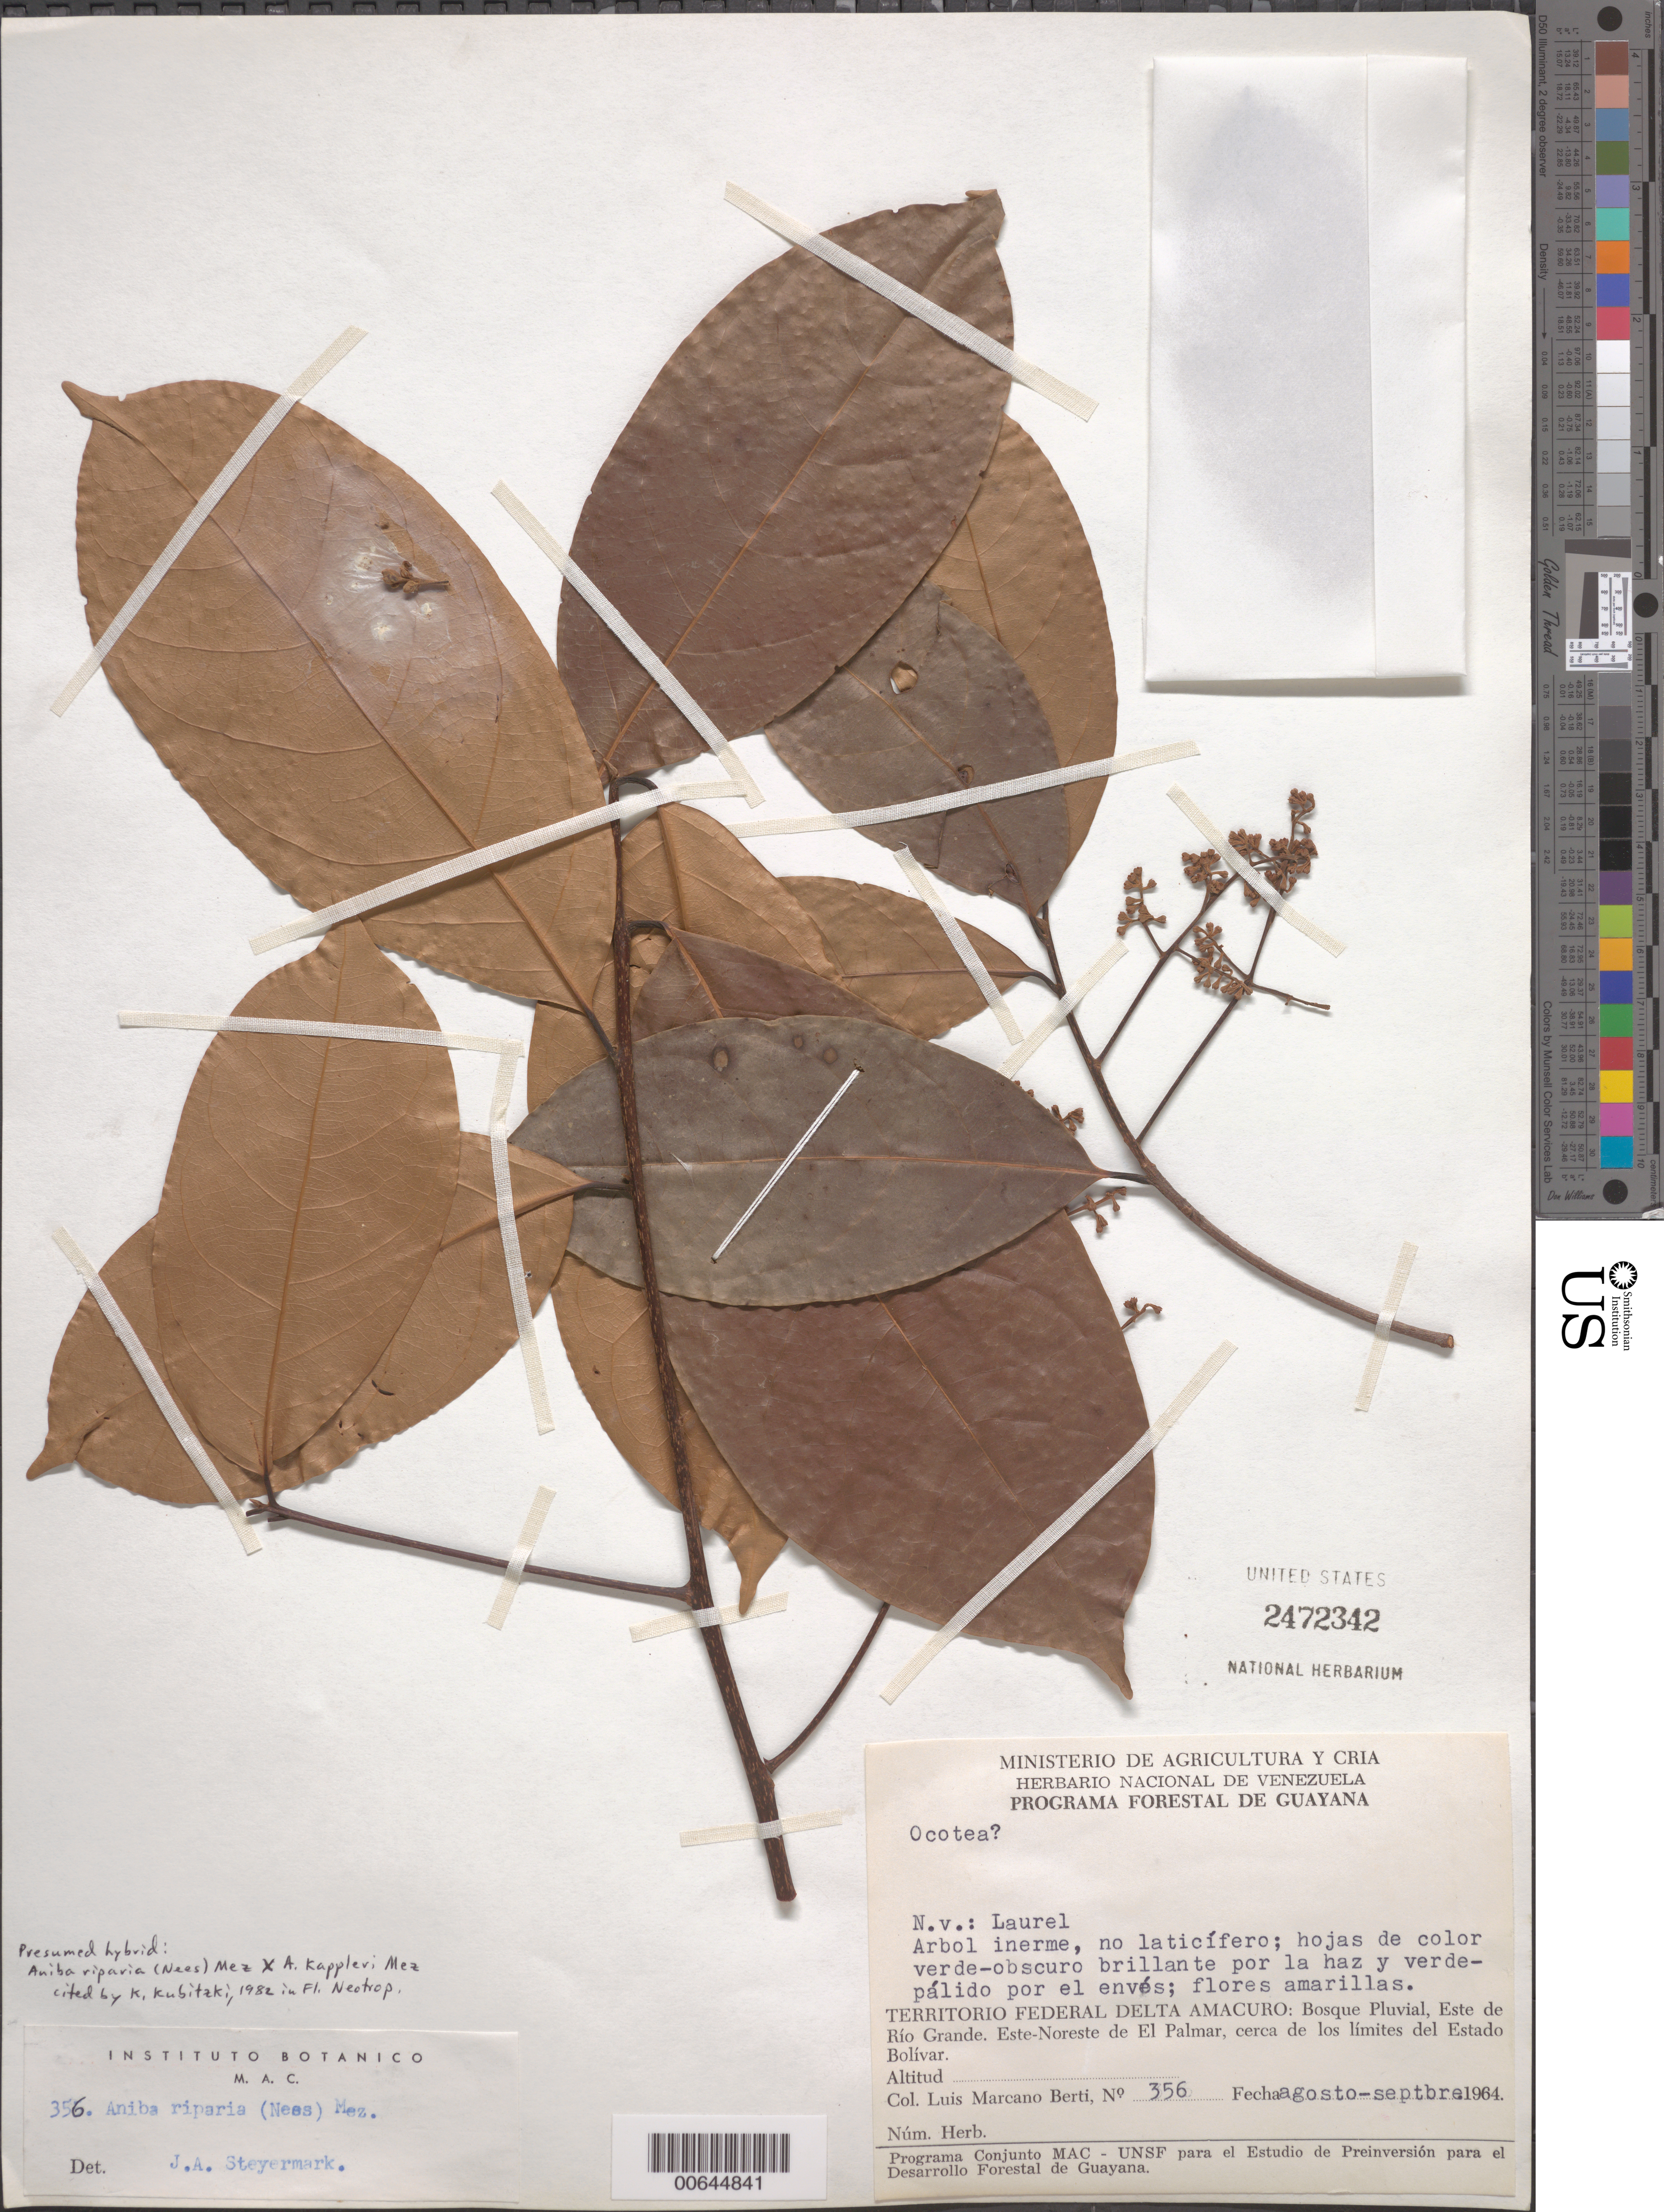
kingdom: Plantae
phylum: Tracheophyta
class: Magnoliopsida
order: Laurales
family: Lauraceae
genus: Aniba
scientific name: Aniba riparia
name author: (Nees) Mez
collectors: L. Marcano-Berti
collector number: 356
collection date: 1964-08/1964-09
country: Venezuela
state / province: Delta Amacuro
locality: Territorio Federal Delta Amacuro: Bosque Pluvial, Este de Río Grande. Este-Noreste de El Palmar, cerca de los límites del Estado Bolívar.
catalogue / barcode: US 2472342